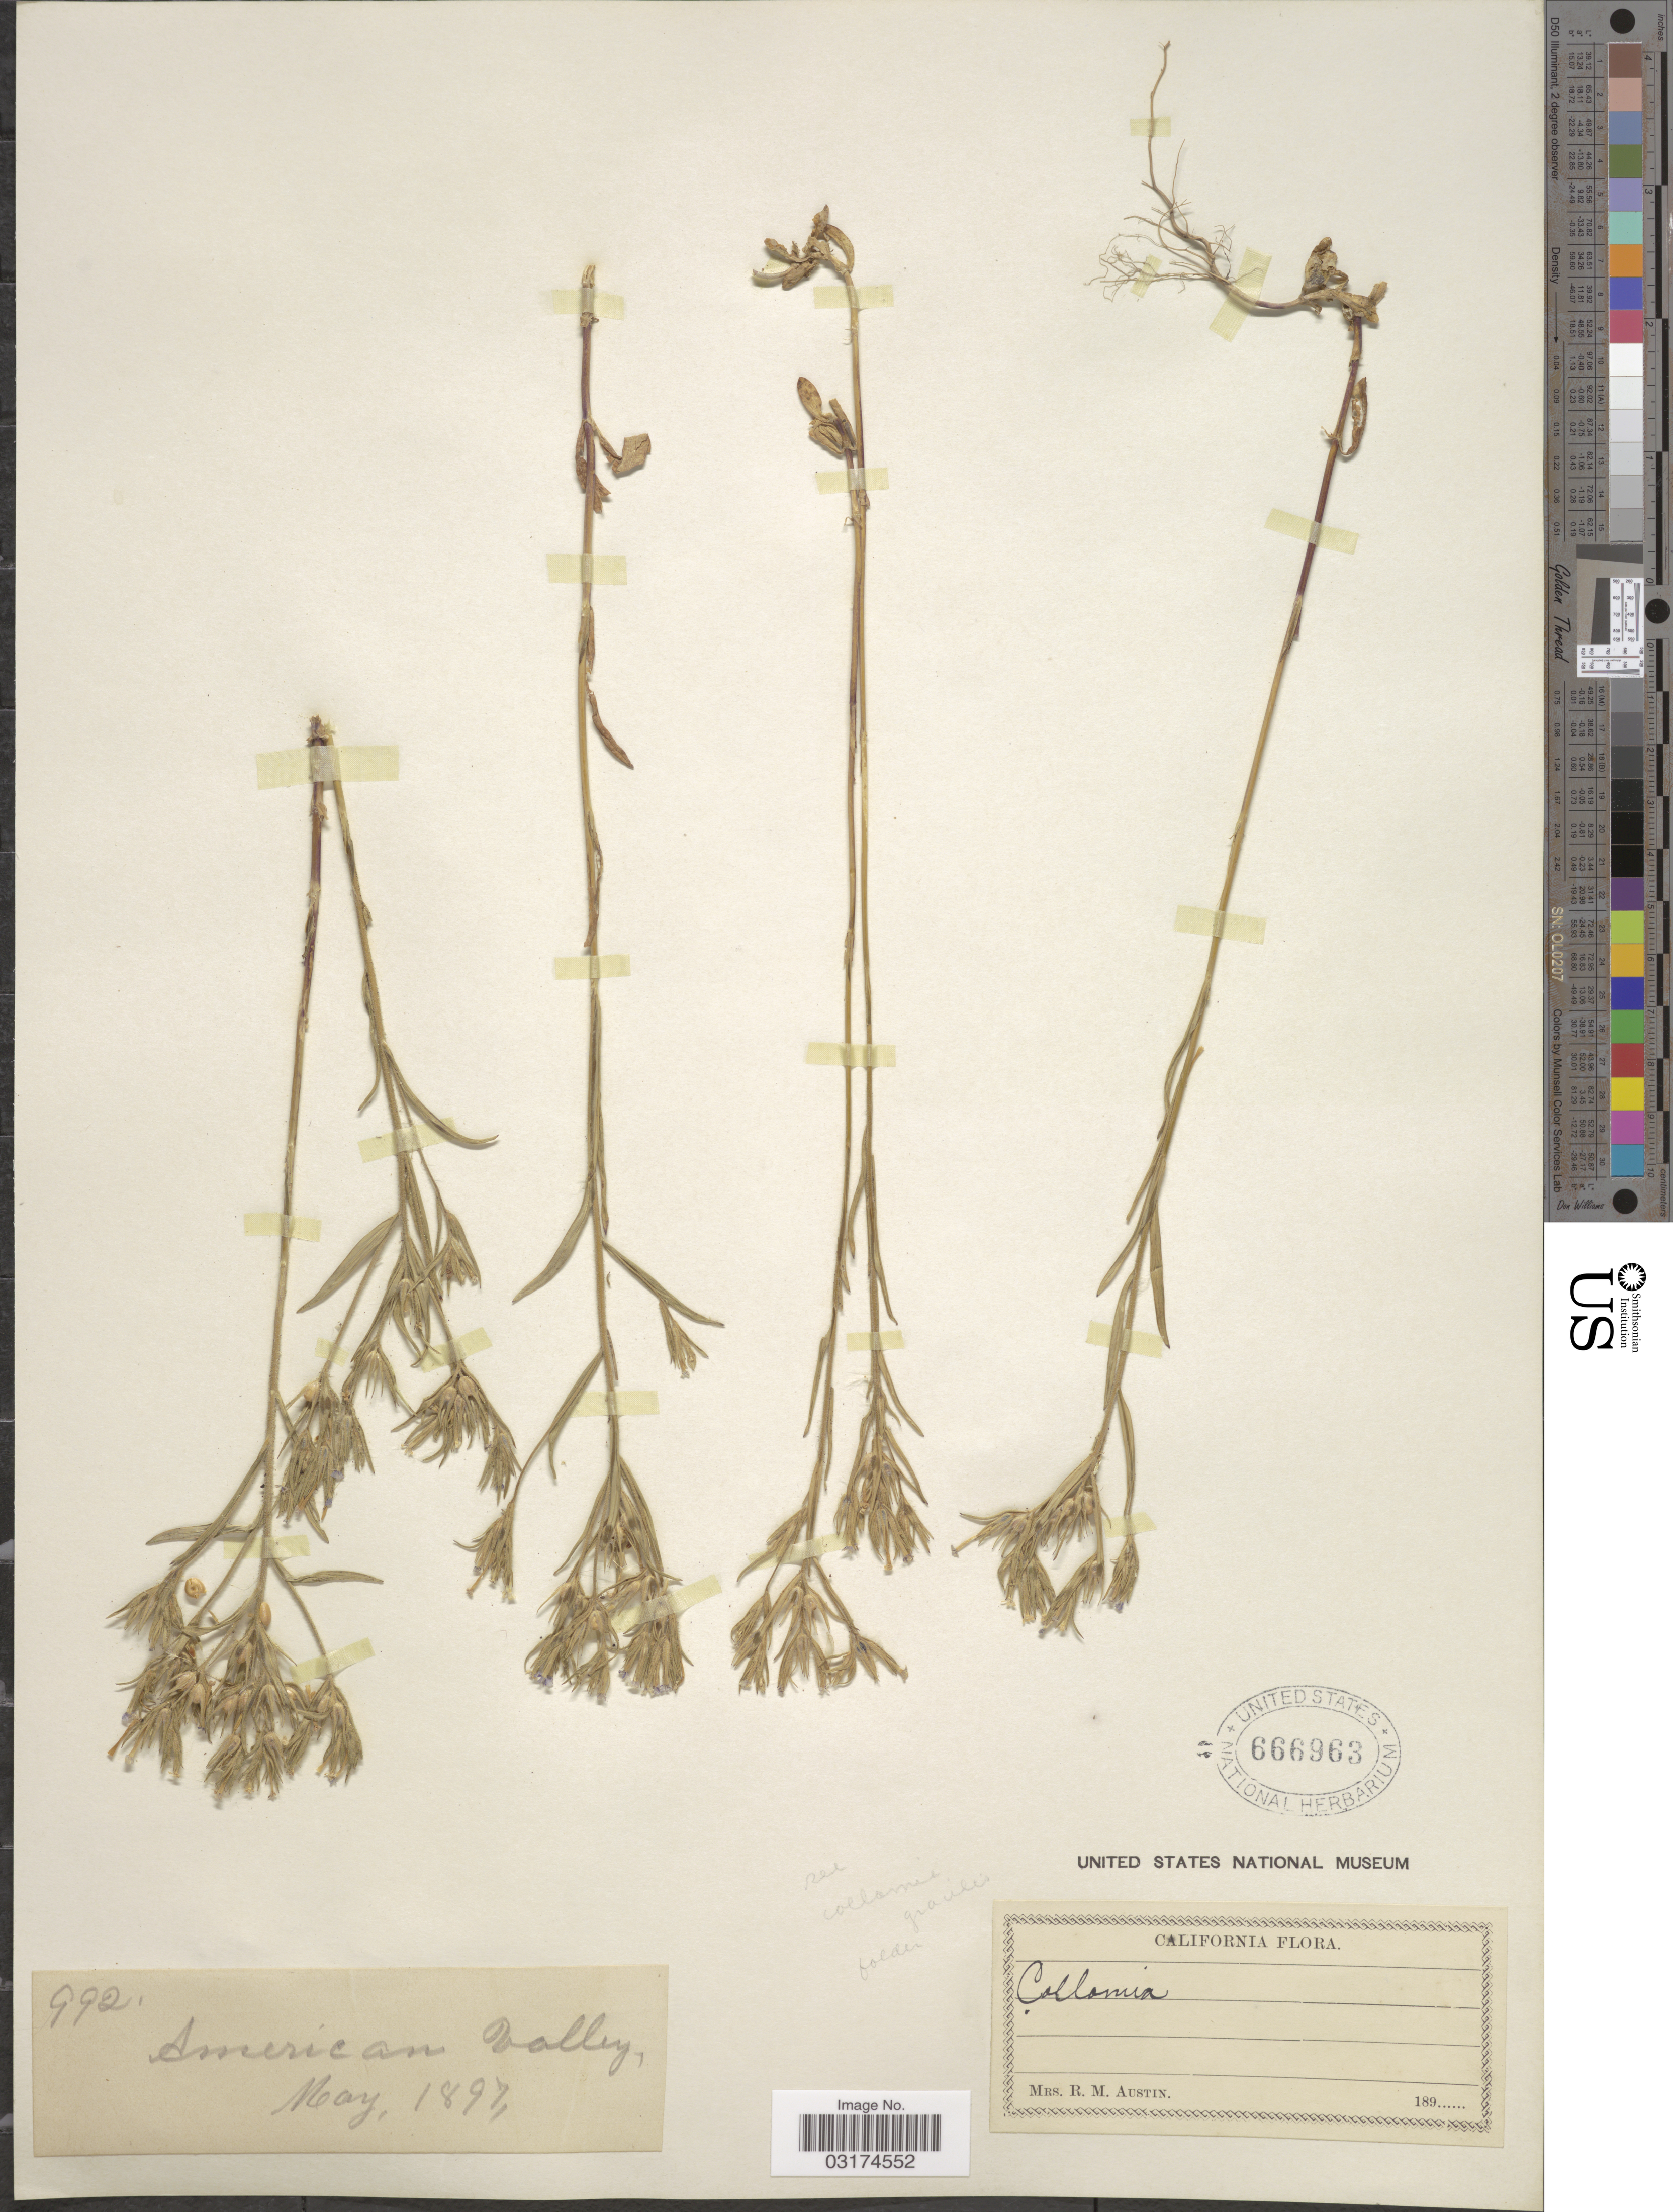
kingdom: Plantae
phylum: Tracheophyta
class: Magnoliopsida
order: Ericales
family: Polemoniaceae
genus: Collomia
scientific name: Collomia linearis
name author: Nutt.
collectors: R. Austin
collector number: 992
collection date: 1897-05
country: United States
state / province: California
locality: American Valley.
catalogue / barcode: US 666963